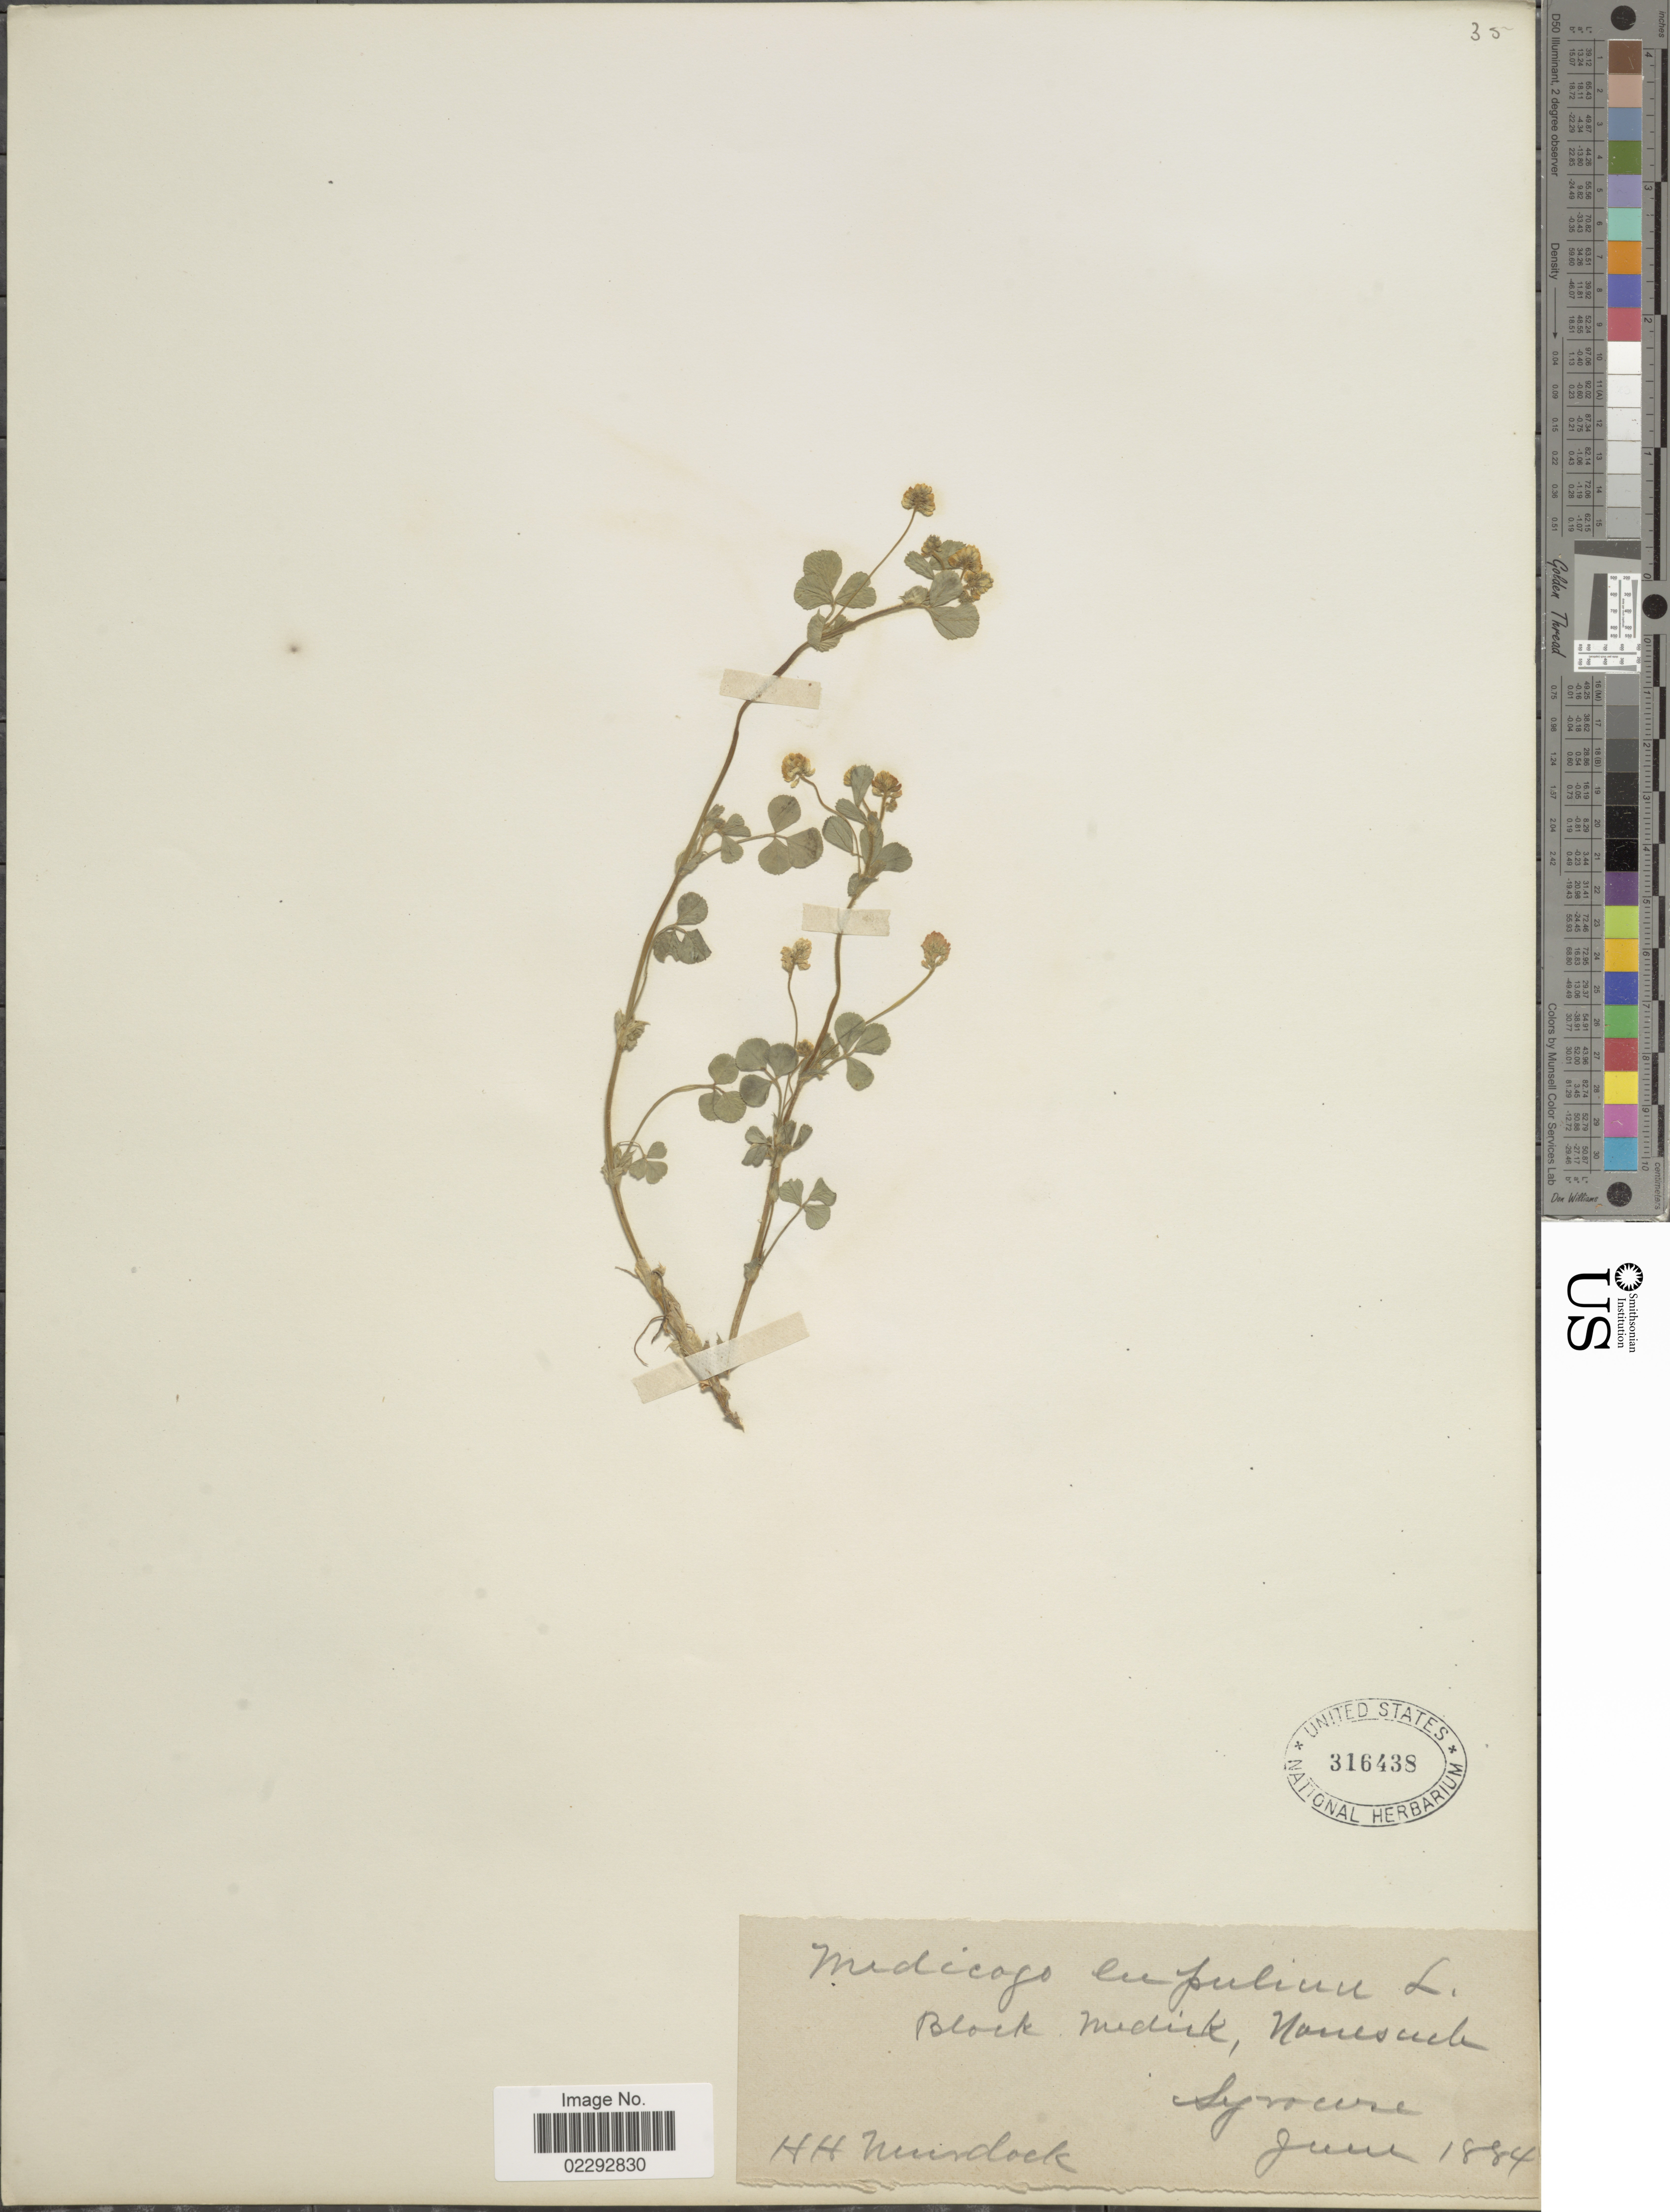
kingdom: Plantae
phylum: Tracheophyta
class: Magnoliopsida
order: Fabales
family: Fabaceae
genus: Medicago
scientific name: Medicago lupulina var. lupulina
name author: L.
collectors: H. H. Murdock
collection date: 1884-06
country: United States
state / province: New York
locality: Syracuse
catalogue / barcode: US 316438